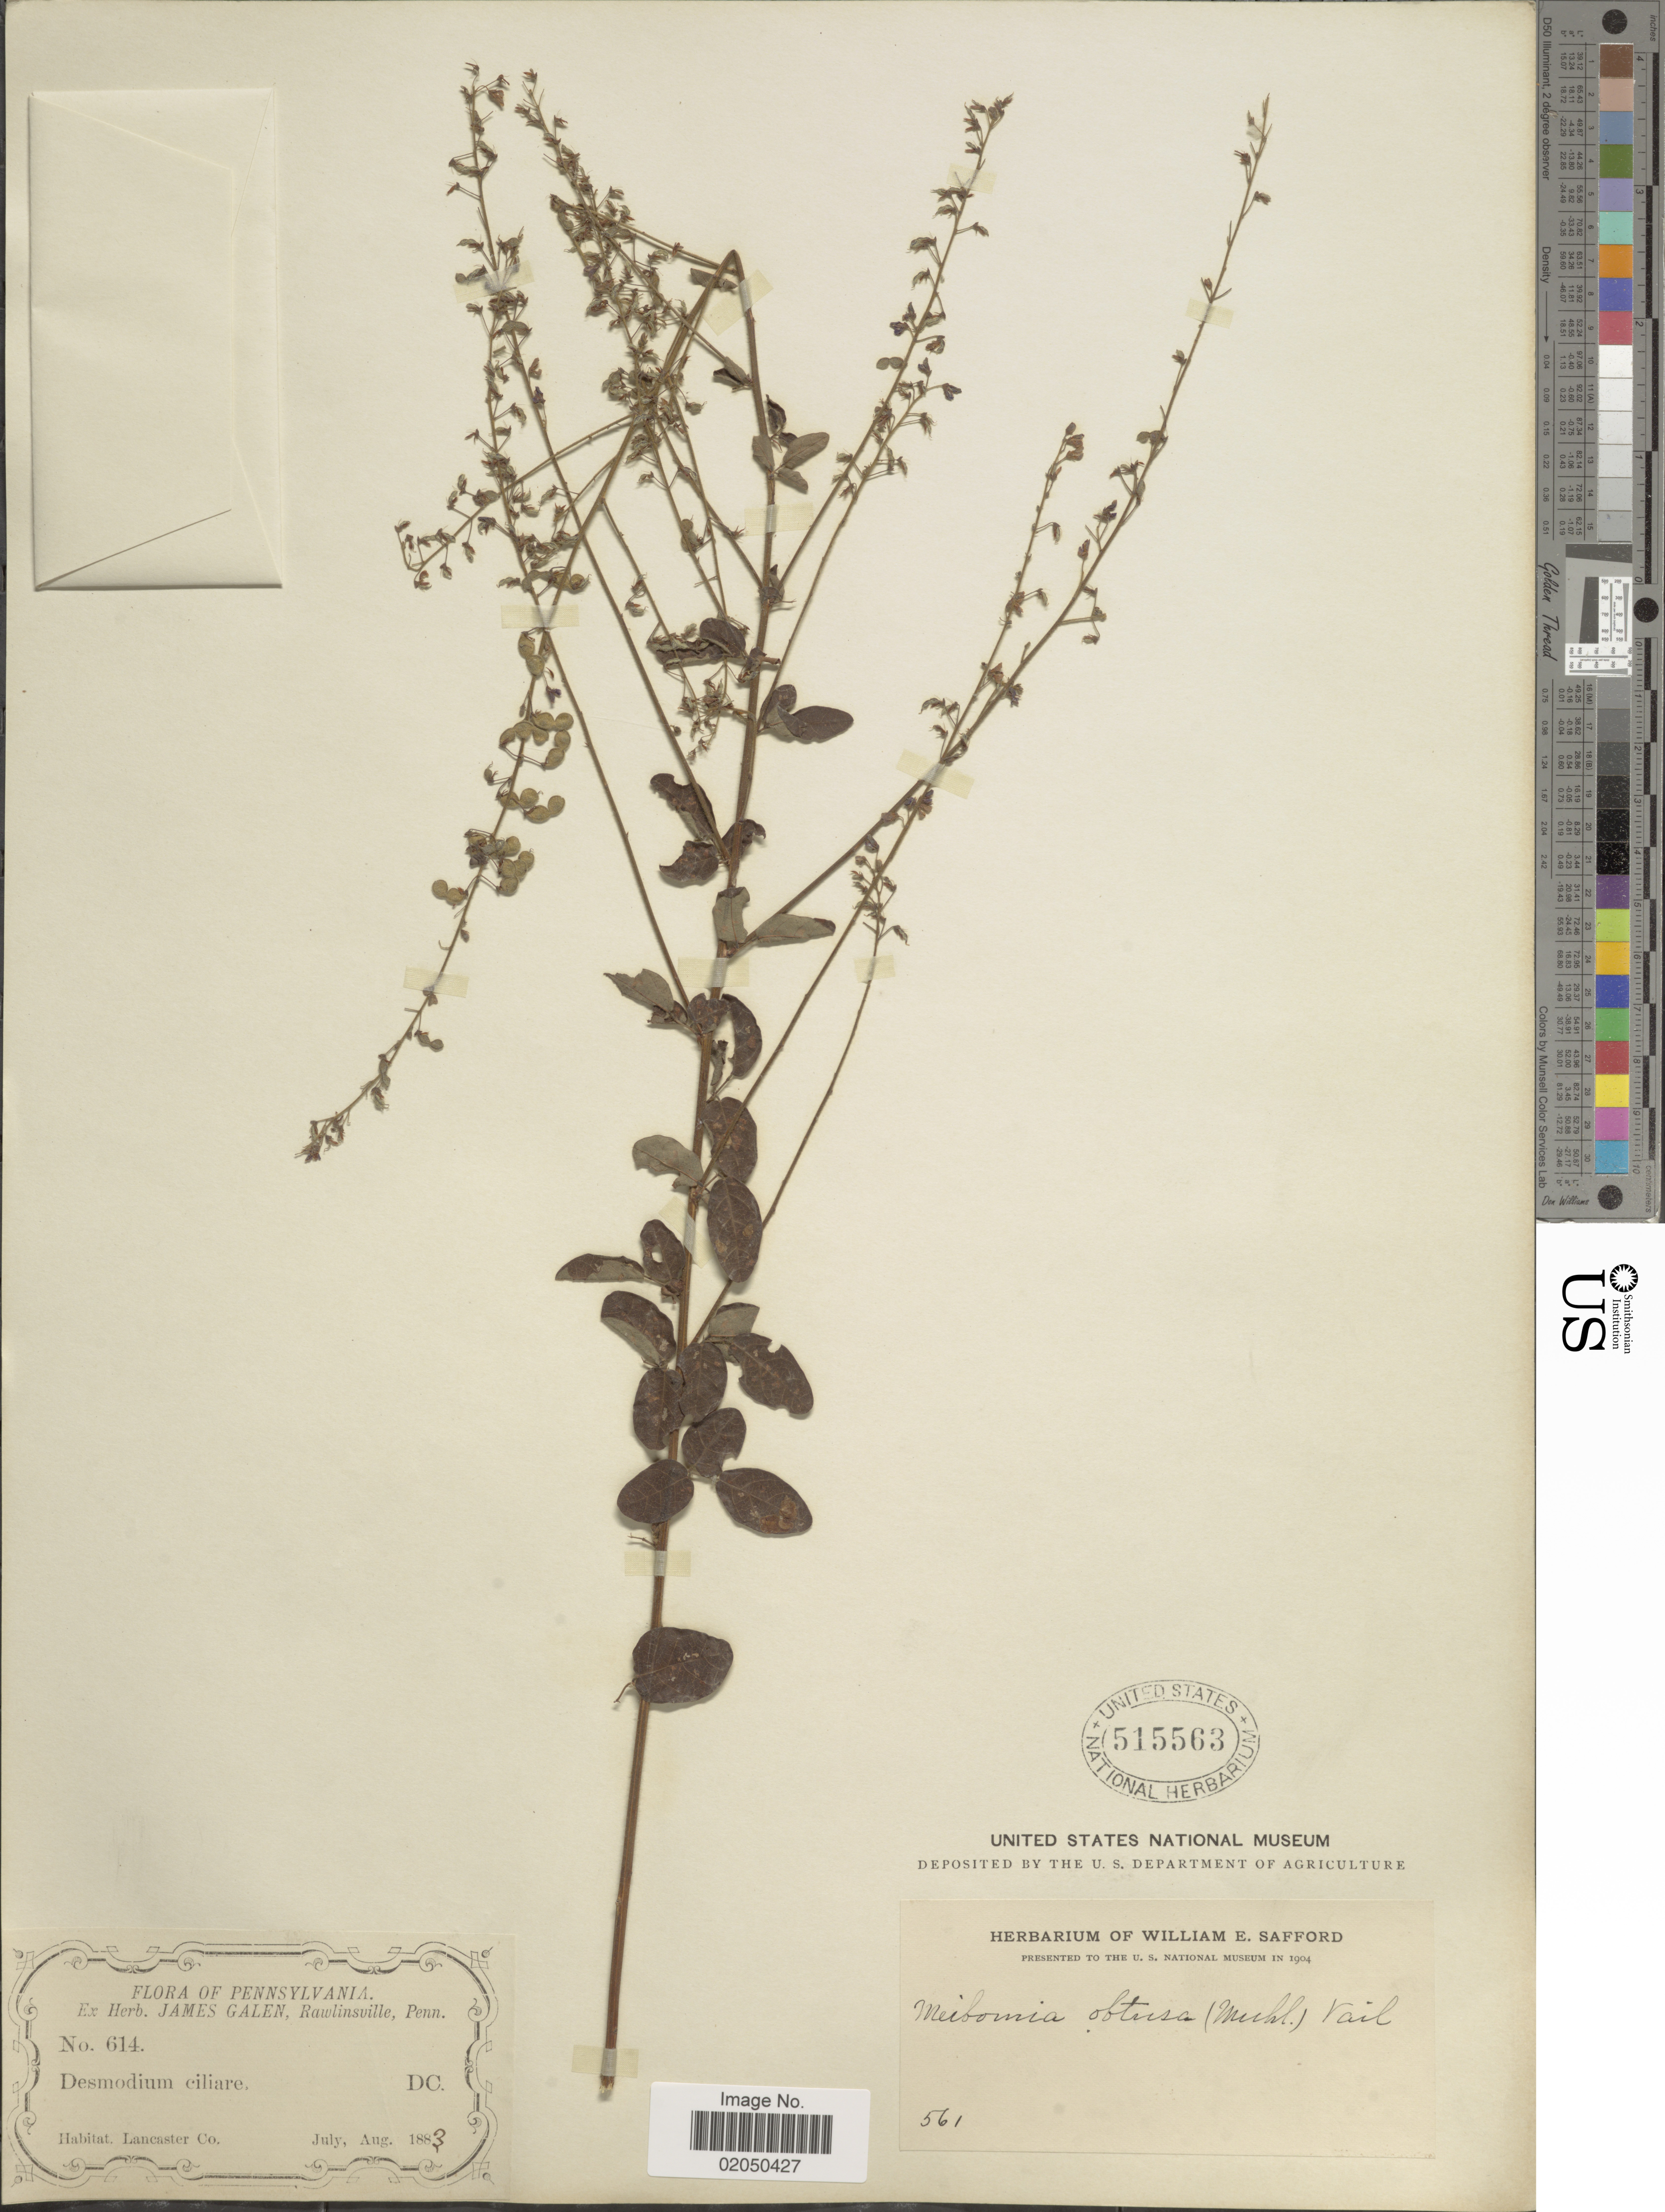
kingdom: Plantae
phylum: Tracheophyta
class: Magnoliopsida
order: Fabales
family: Fabaceae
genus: Desmodium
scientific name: Desmodium ciliare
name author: (Muhl. ex Willd.) DC.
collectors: W. E. Safford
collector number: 561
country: United States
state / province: Pennsylvania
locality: Lancaster County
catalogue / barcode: US 515563-2